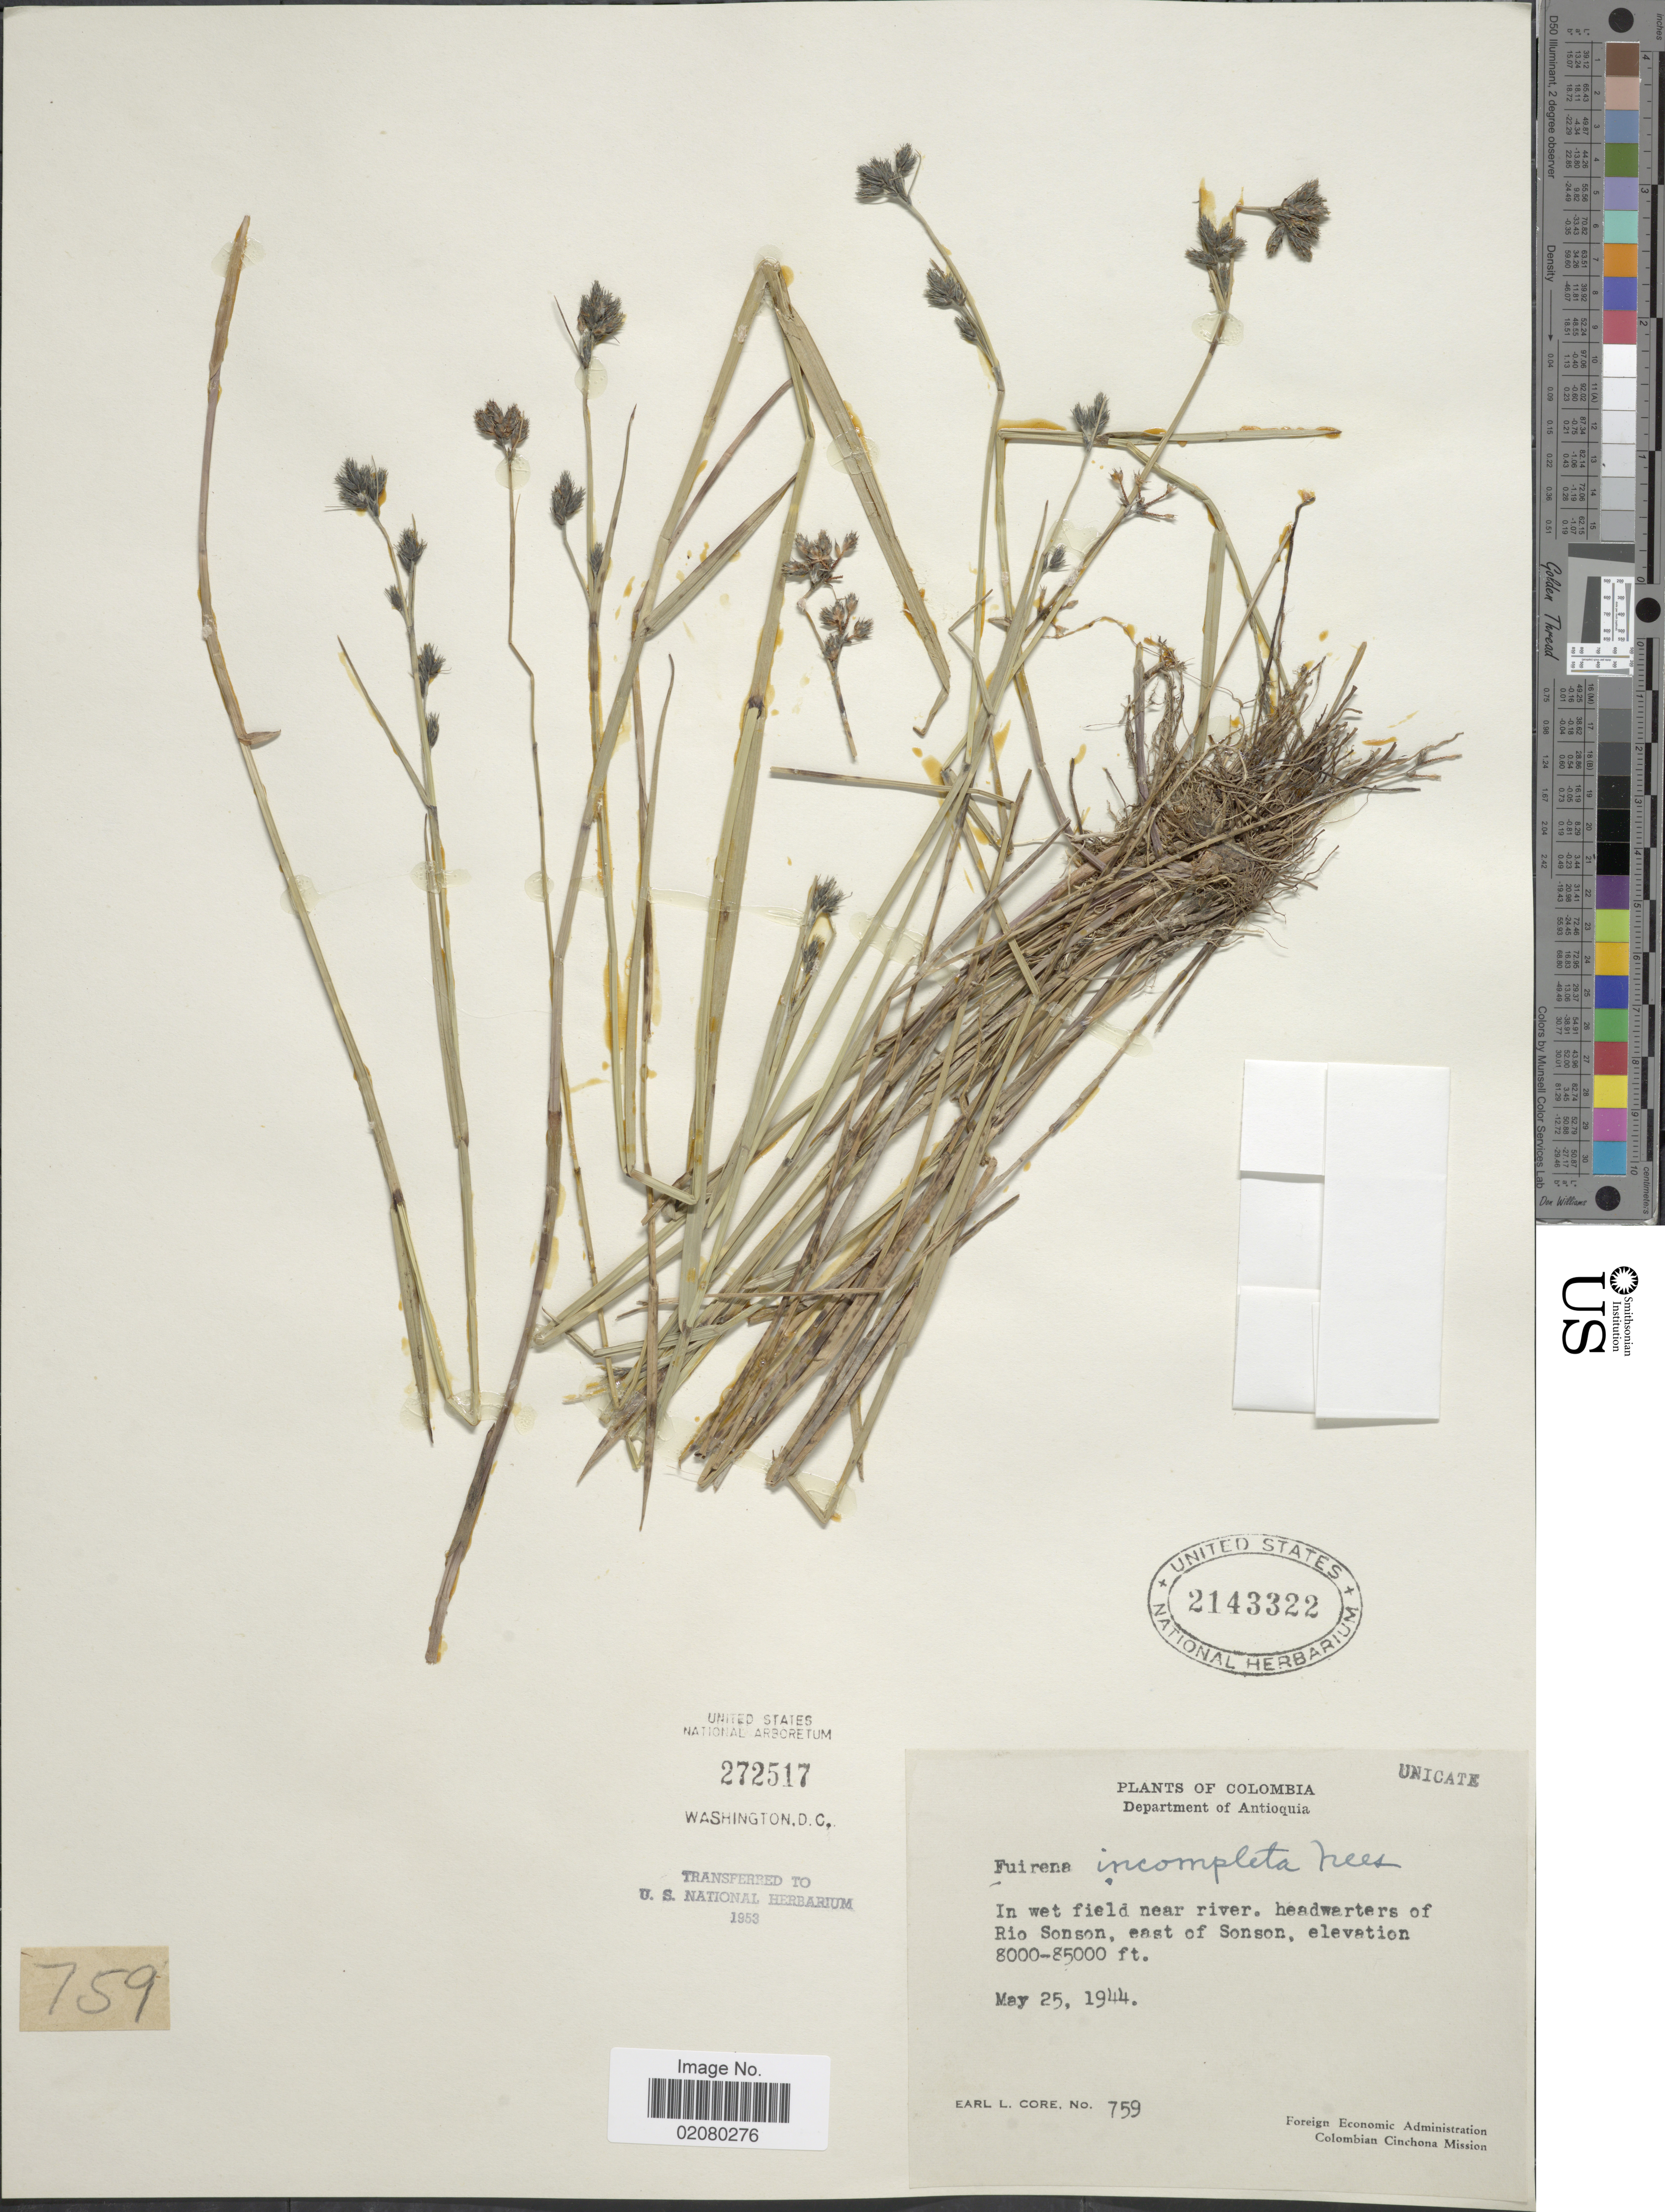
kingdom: Plantae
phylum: Tracheophyta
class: Liliopsida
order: Poales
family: Cyperaceae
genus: Fuirena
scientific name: Fuirena incompleta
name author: Nees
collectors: E. L. Core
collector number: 759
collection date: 1944-05-25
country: Colombia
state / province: Antioquia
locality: Department of Antioquia, In wet field near river. Headwaters of Rio Sonson, East of Sonson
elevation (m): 2438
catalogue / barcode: US 2143322